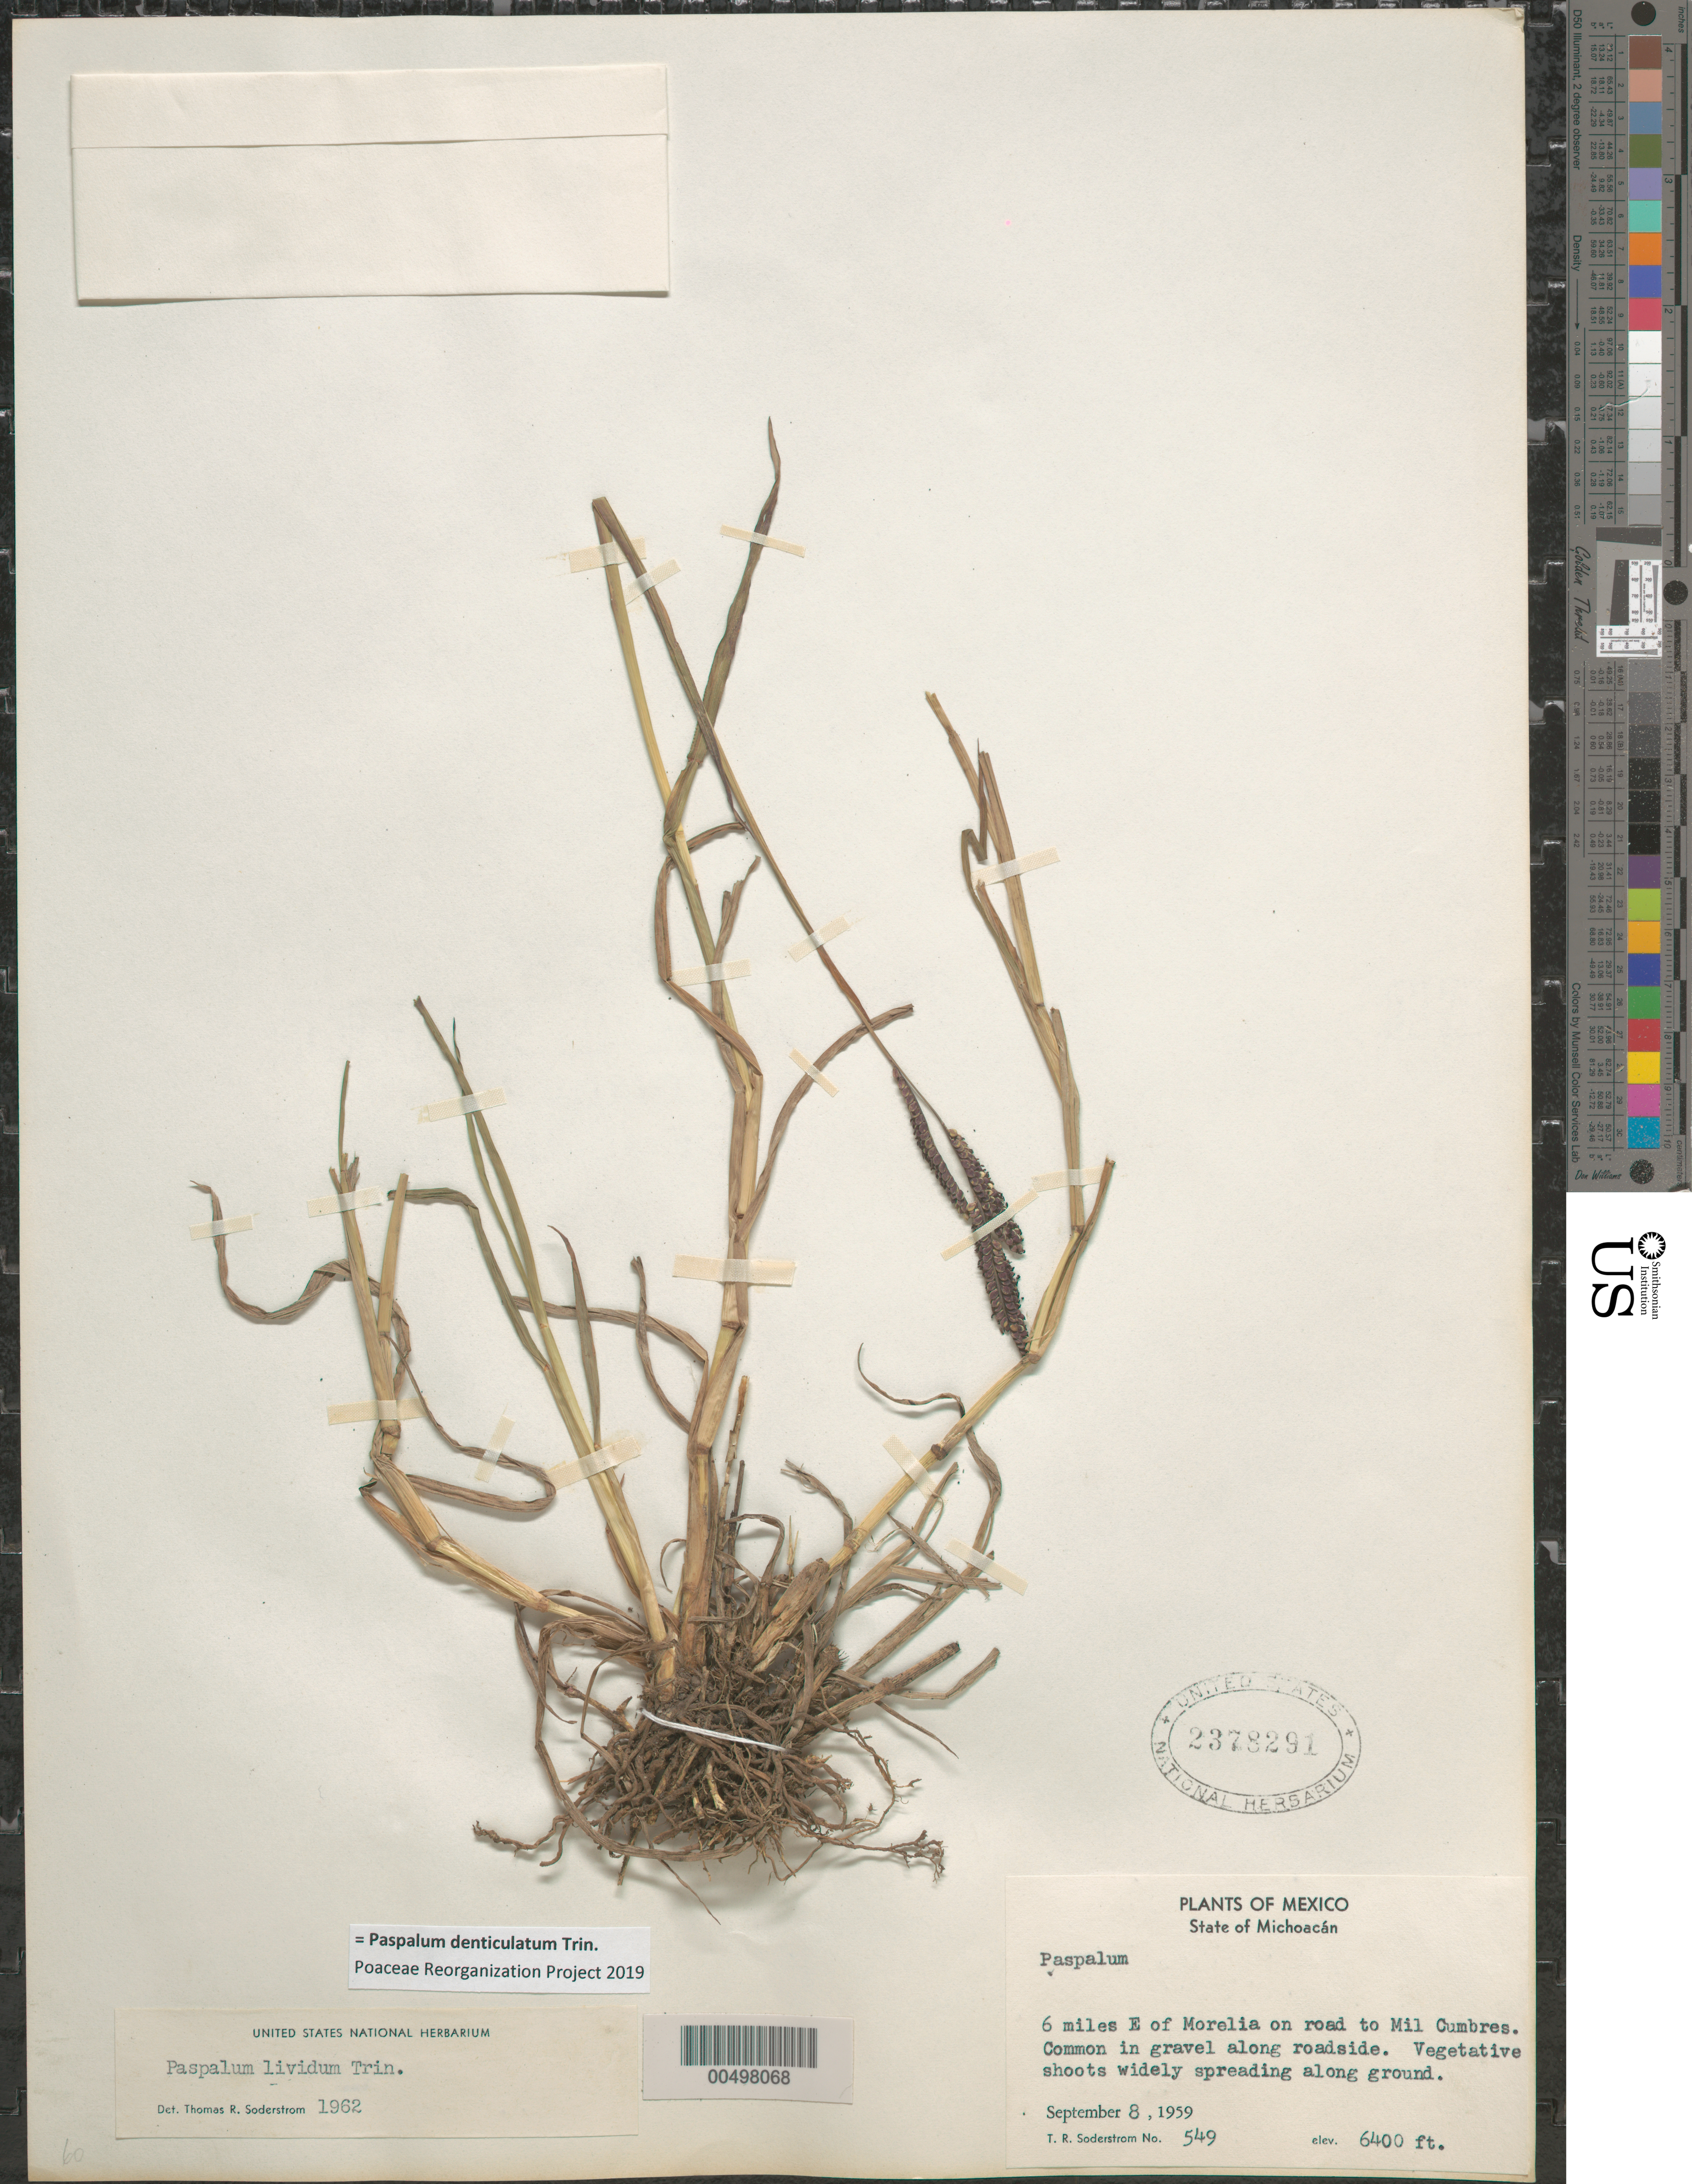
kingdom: Plantae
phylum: Tracheophyta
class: Liliopsida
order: Poales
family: Poaceae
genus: Paspalum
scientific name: Paspalum lividum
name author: Trin. in Schltdl.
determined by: Soderstrom, T. R.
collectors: T. R. Soderstrom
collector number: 549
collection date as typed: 8 Sep 1959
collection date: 1959-09-08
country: Mexico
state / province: Michoacán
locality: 6 mi E of Morelia on road to Mil Cumbres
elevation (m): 1951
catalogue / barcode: US 2378291